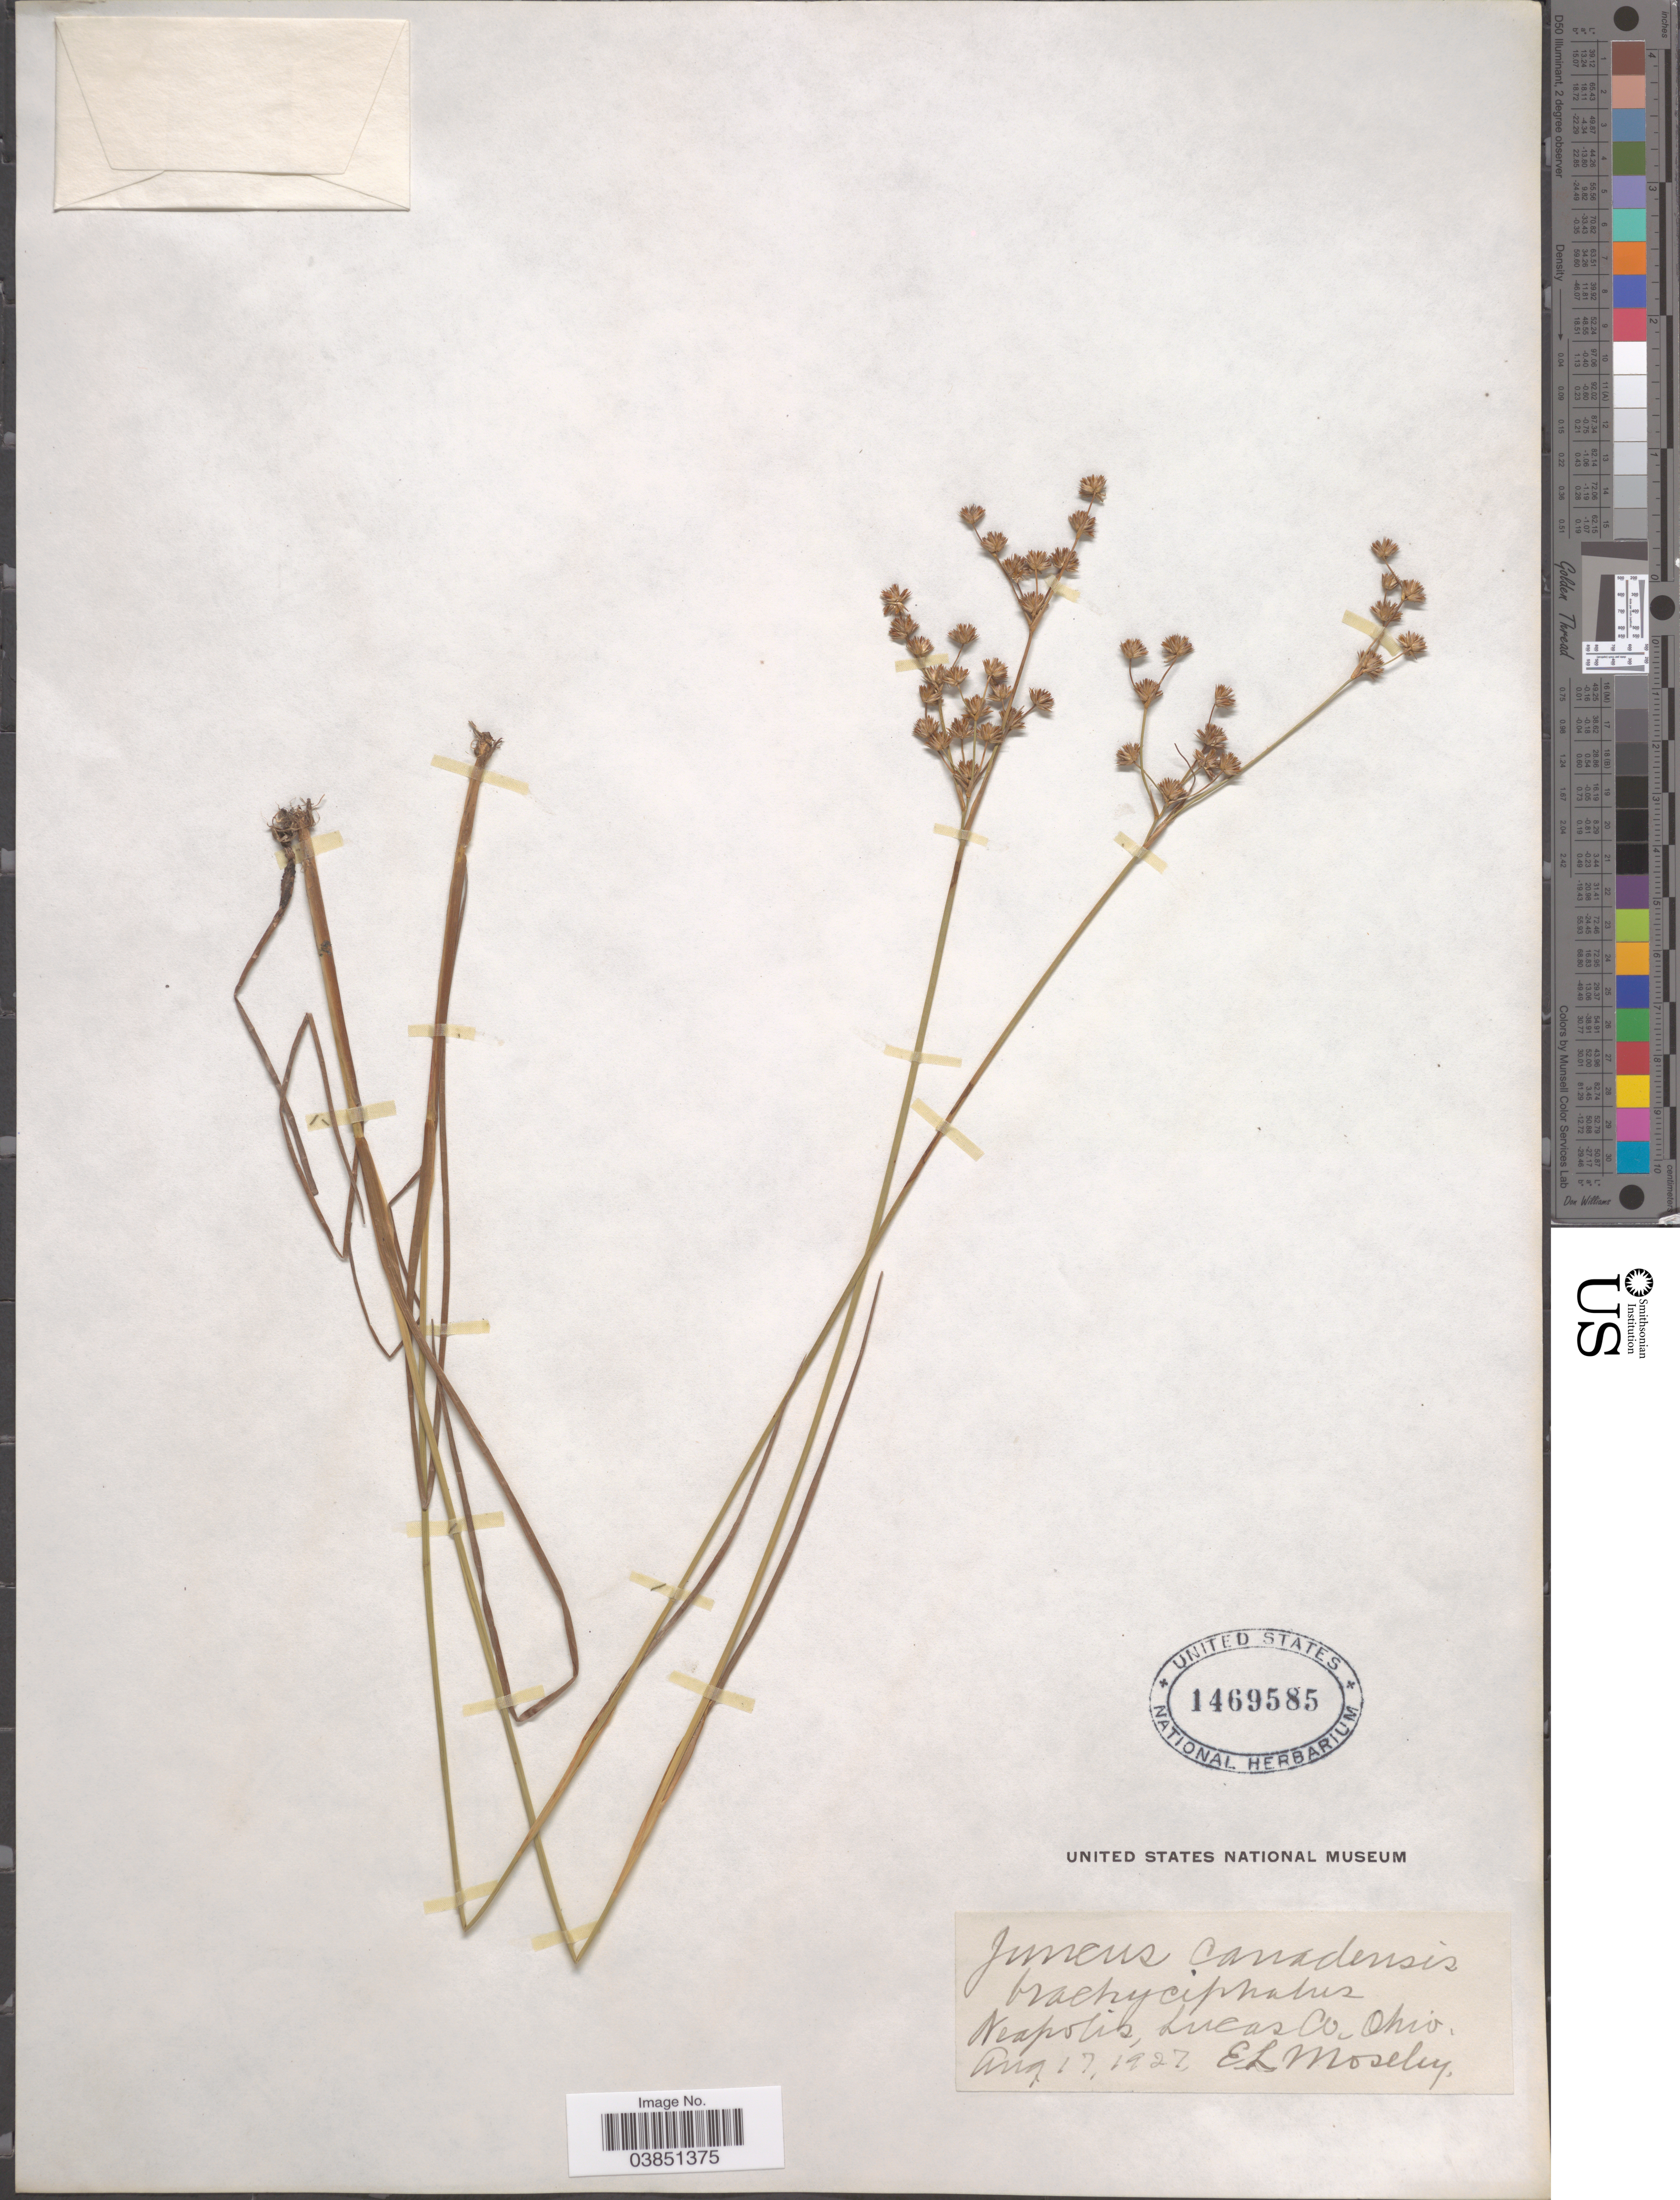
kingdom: Plantae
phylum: Tracheophyta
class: Liliopsida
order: Poales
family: Juncaceae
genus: Juncus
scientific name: Juncus canadensis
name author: J. Gay ex Laharpe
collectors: E. Moseley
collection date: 1927-08-17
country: United States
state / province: Ohio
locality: Neapolis, Lucas Co.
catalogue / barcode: US 1469585